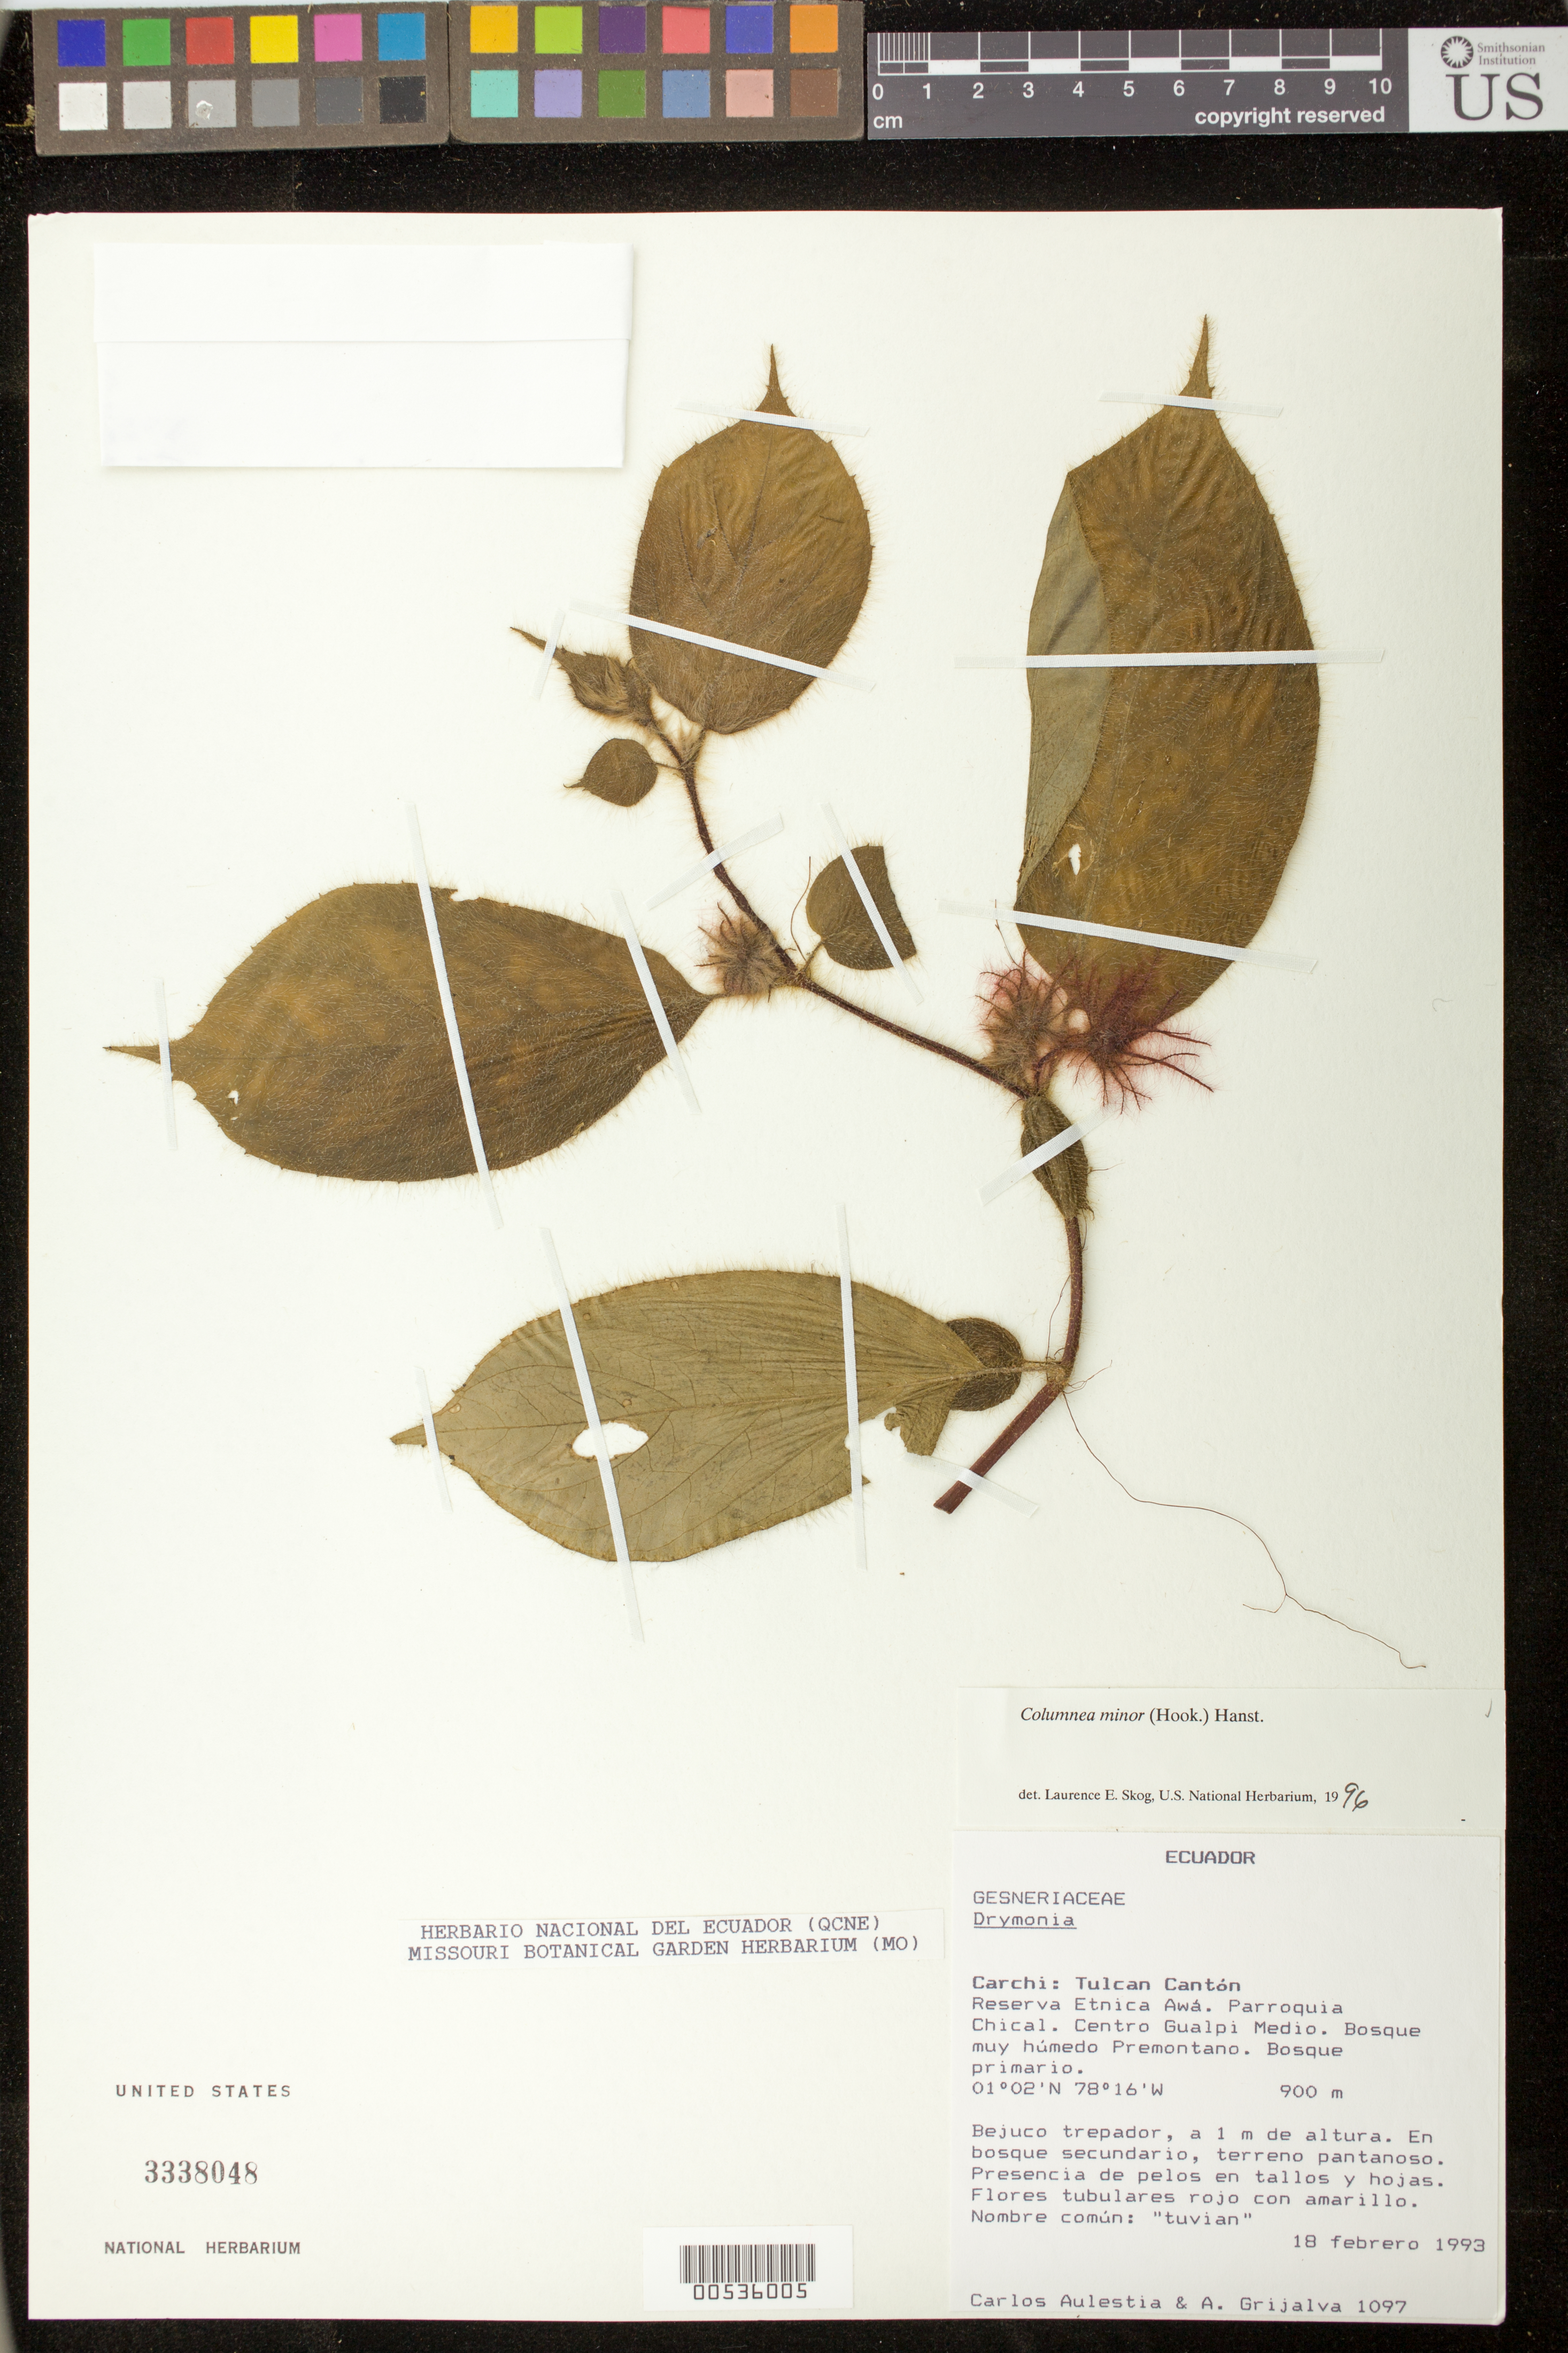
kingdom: Plantae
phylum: Tracheophyta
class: Magnoliopsida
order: Lamiales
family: Gesneriaceae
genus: Columnea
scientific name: Columnea minor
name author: (Hook.) Hanst.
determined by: Skog, Laurence E.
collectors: C. Aulestia & A. Grijalva P.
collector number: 1097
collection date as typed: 18 Feb 1993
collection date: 1993-02-18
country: Ecuador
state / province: Carchi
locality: Tulcan Cantón: Reserva Etnica Awá, Parroquia Chical, Centro Gualpi Medio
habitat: Bosque muy húmedo premontano; bosque primario; en bosque secundario, terreno pantanoso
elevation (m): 900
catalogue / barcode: US 3338048